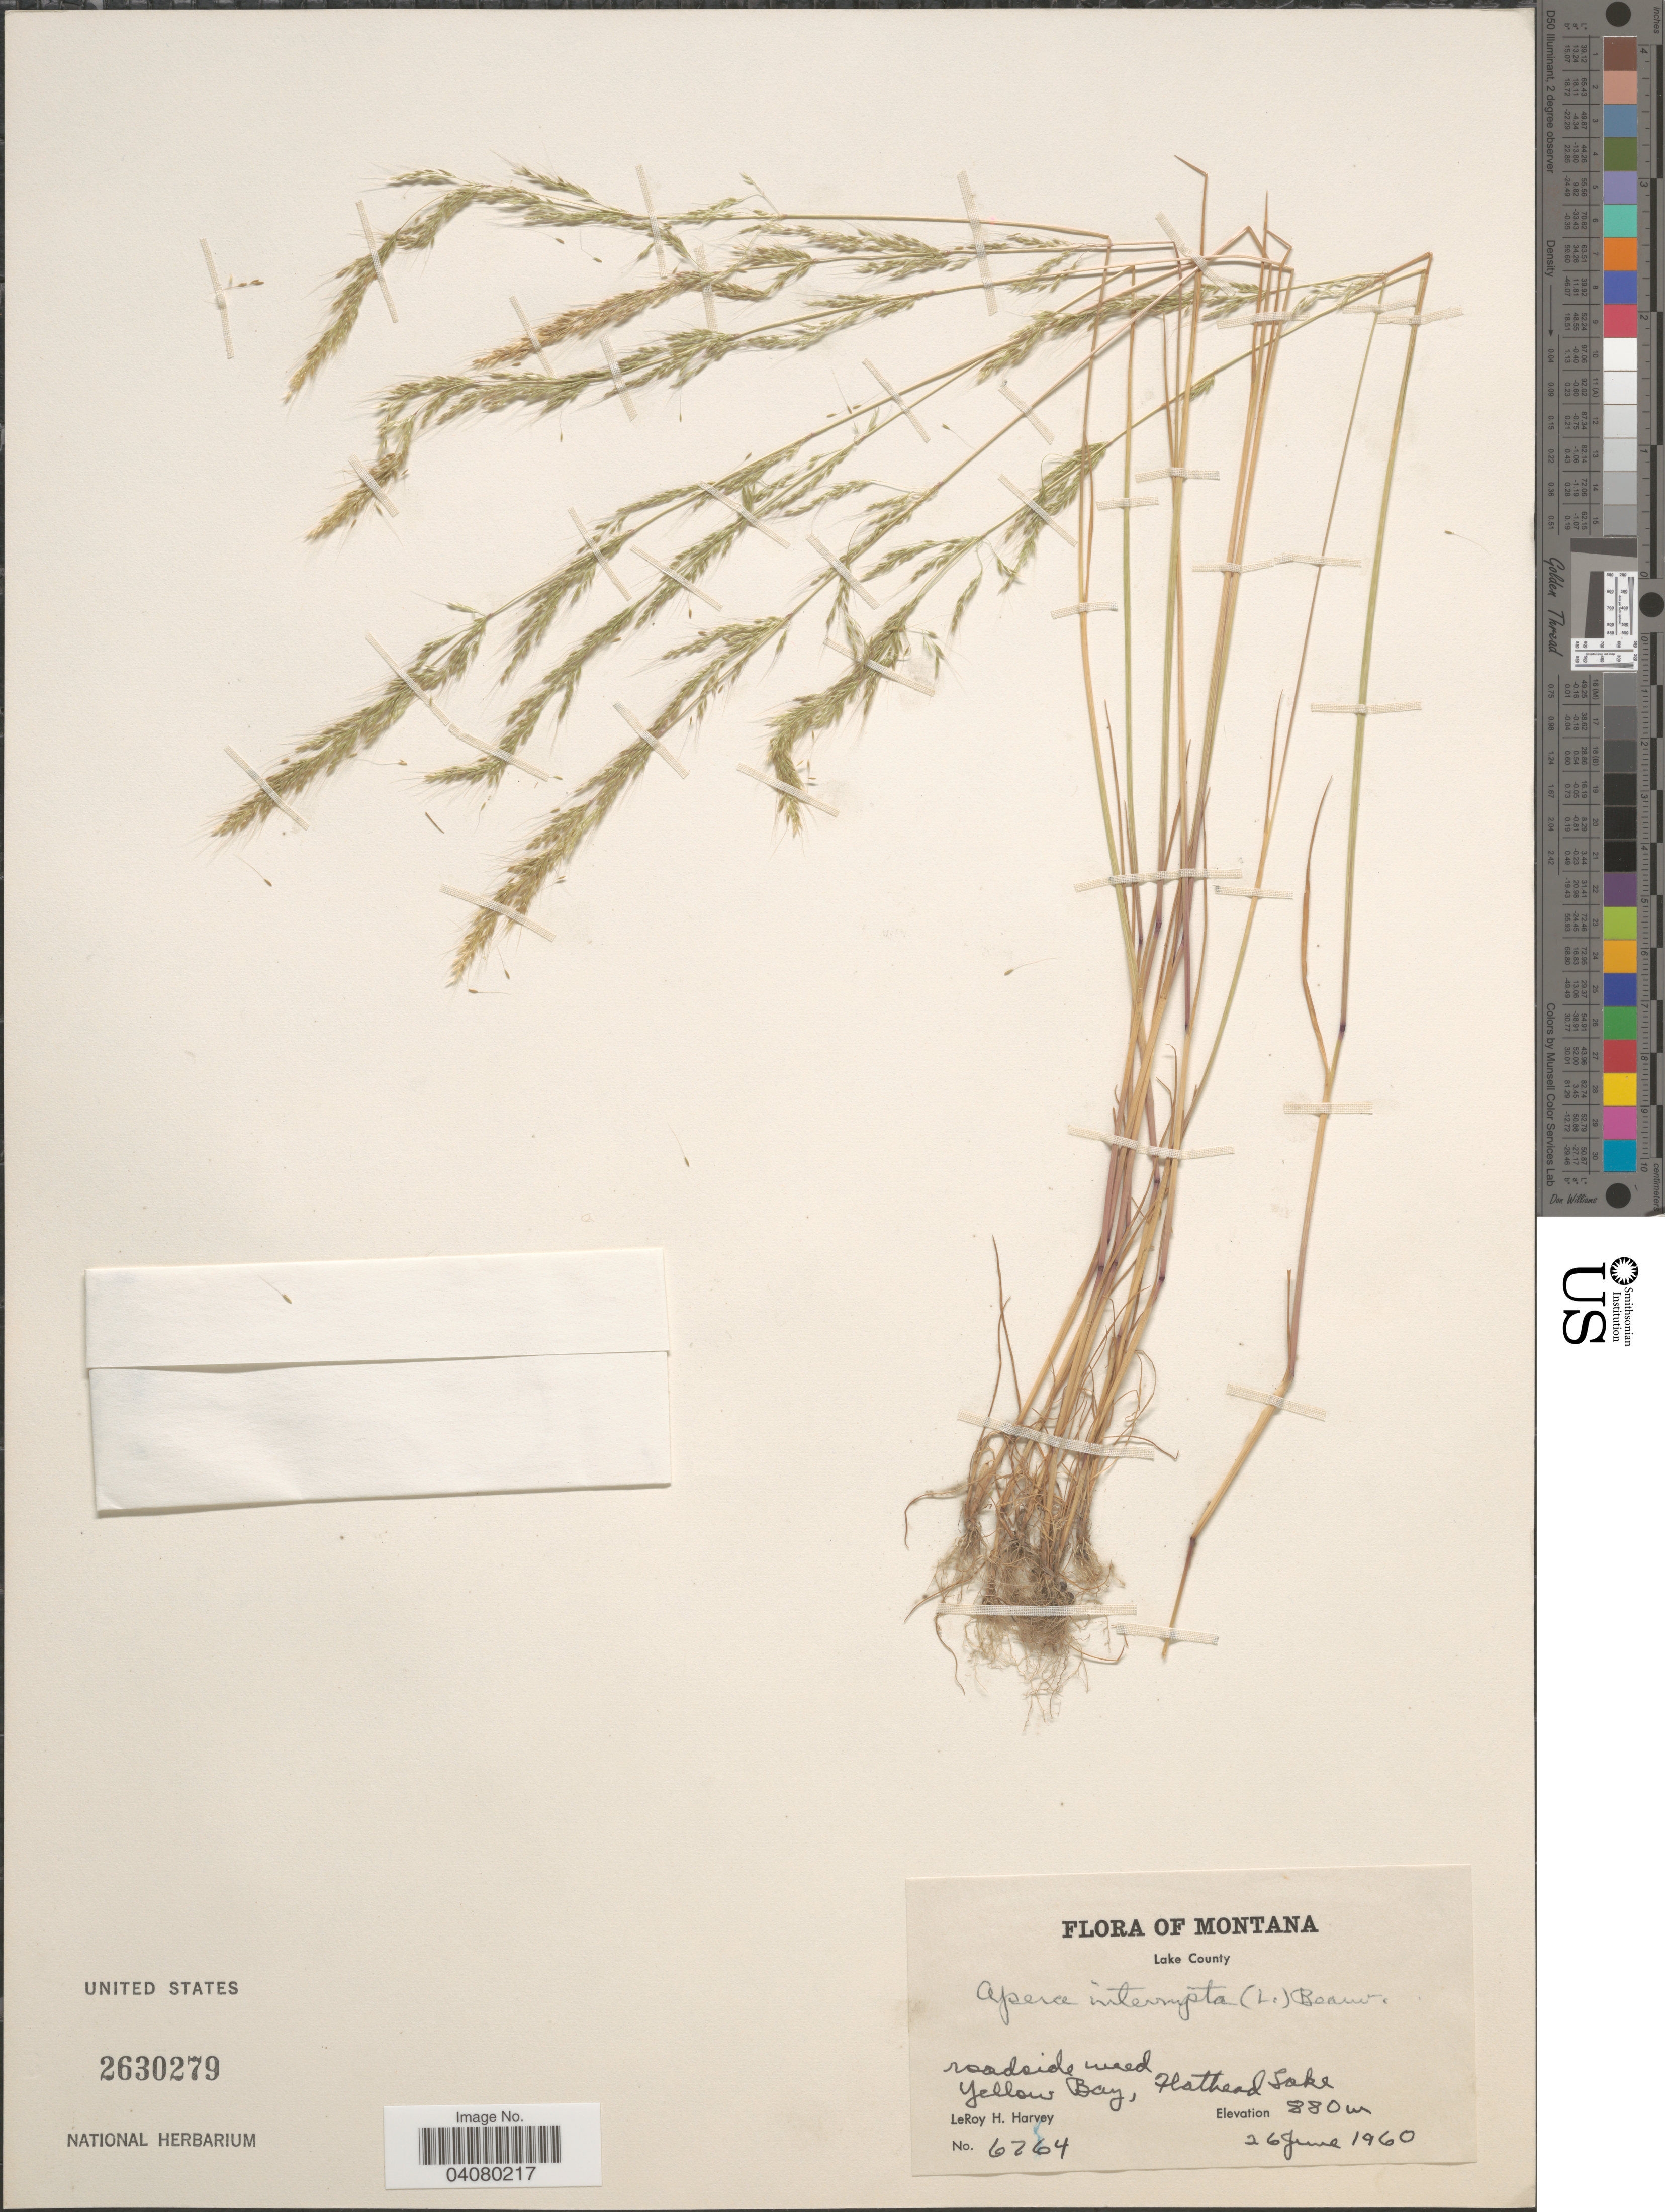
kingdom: Plantae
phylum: Tracheophyta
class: Liliopsida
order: Poales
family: Poaceae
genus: Apera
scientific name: Apera interrupta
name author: (L.) P. Beauv.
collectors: L. H. Harvey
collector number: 6264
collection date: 1960-06-26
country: United States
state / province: Montana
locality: Lake County. Roadside weed. Yellow Bay, Flathead Lake.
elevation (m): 880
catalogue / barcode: US 2630279